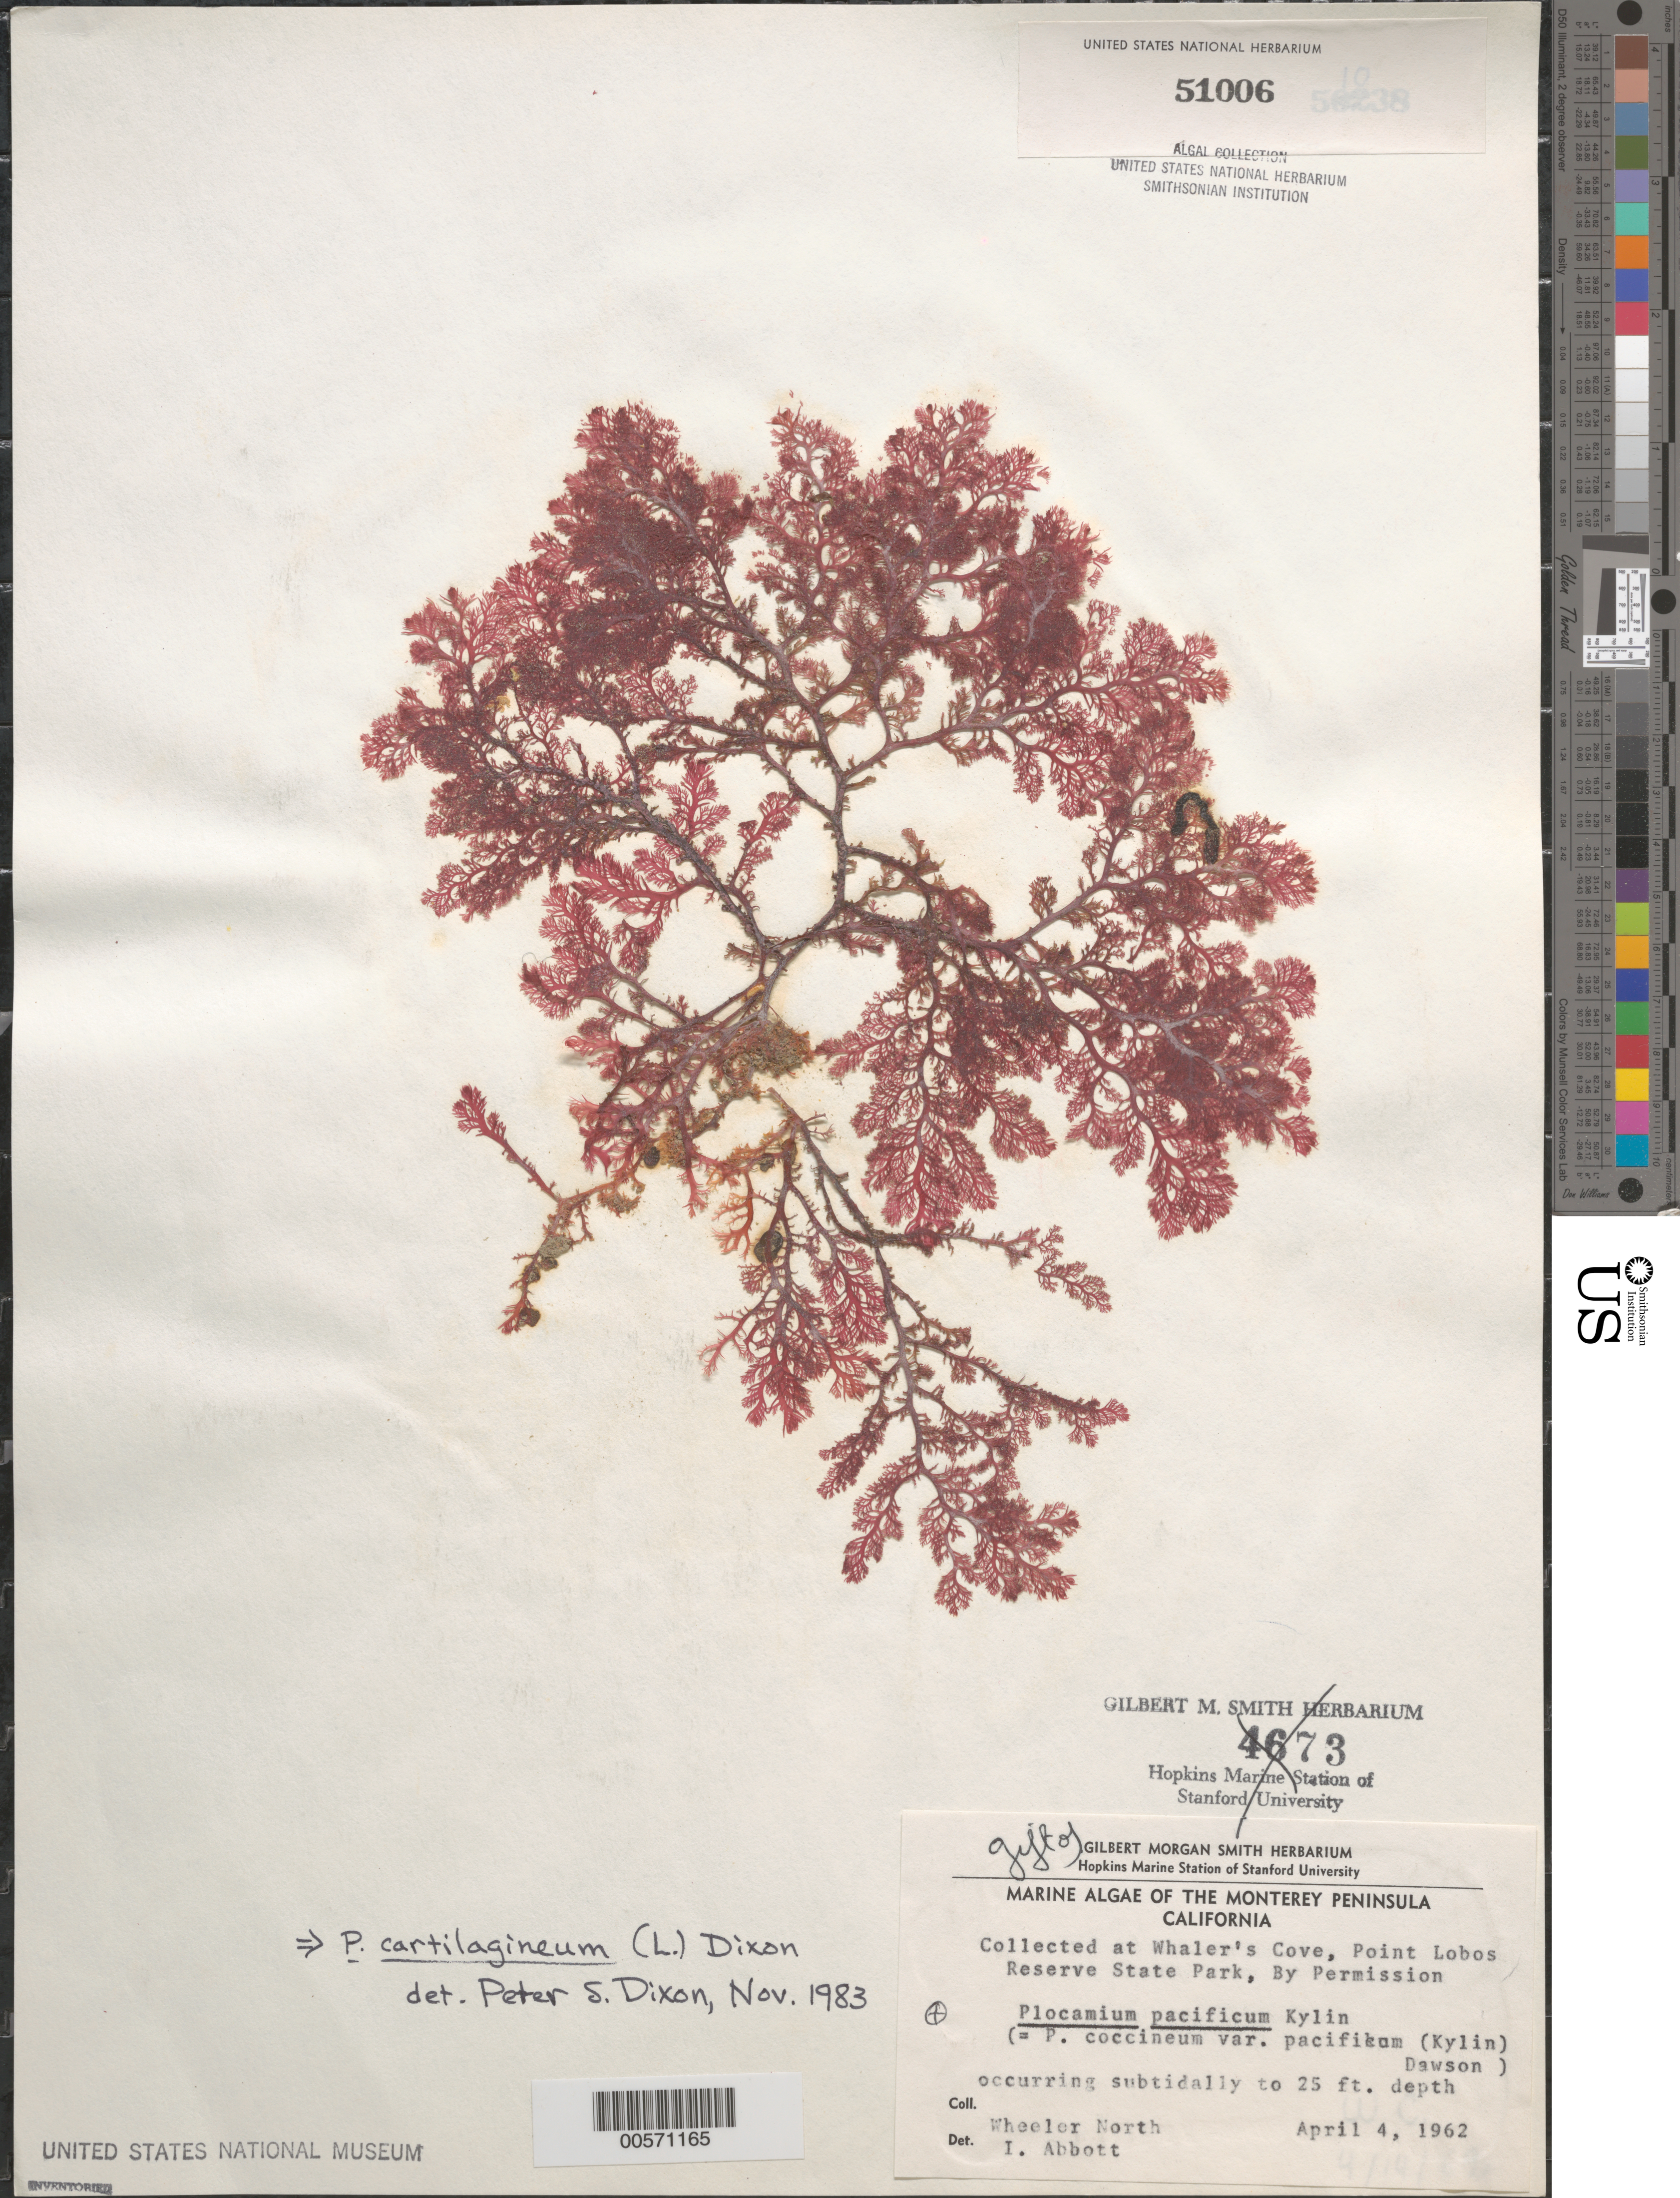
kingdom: Plantae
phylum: Rhodophyta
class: Florideophyceae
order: Plocamiales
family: Plocamiaceae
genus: Plocamium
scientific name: Plocamium cartilagineum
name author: (L.) P.S. Dixon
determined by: Dixon, P. S.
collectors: W. North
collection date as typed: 04 Apr 1962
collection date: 1962-04-04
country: United States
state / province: California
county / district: Monterey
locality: Whaler's Cove, Point Lobos Reserve State Park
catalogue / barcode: US 51006